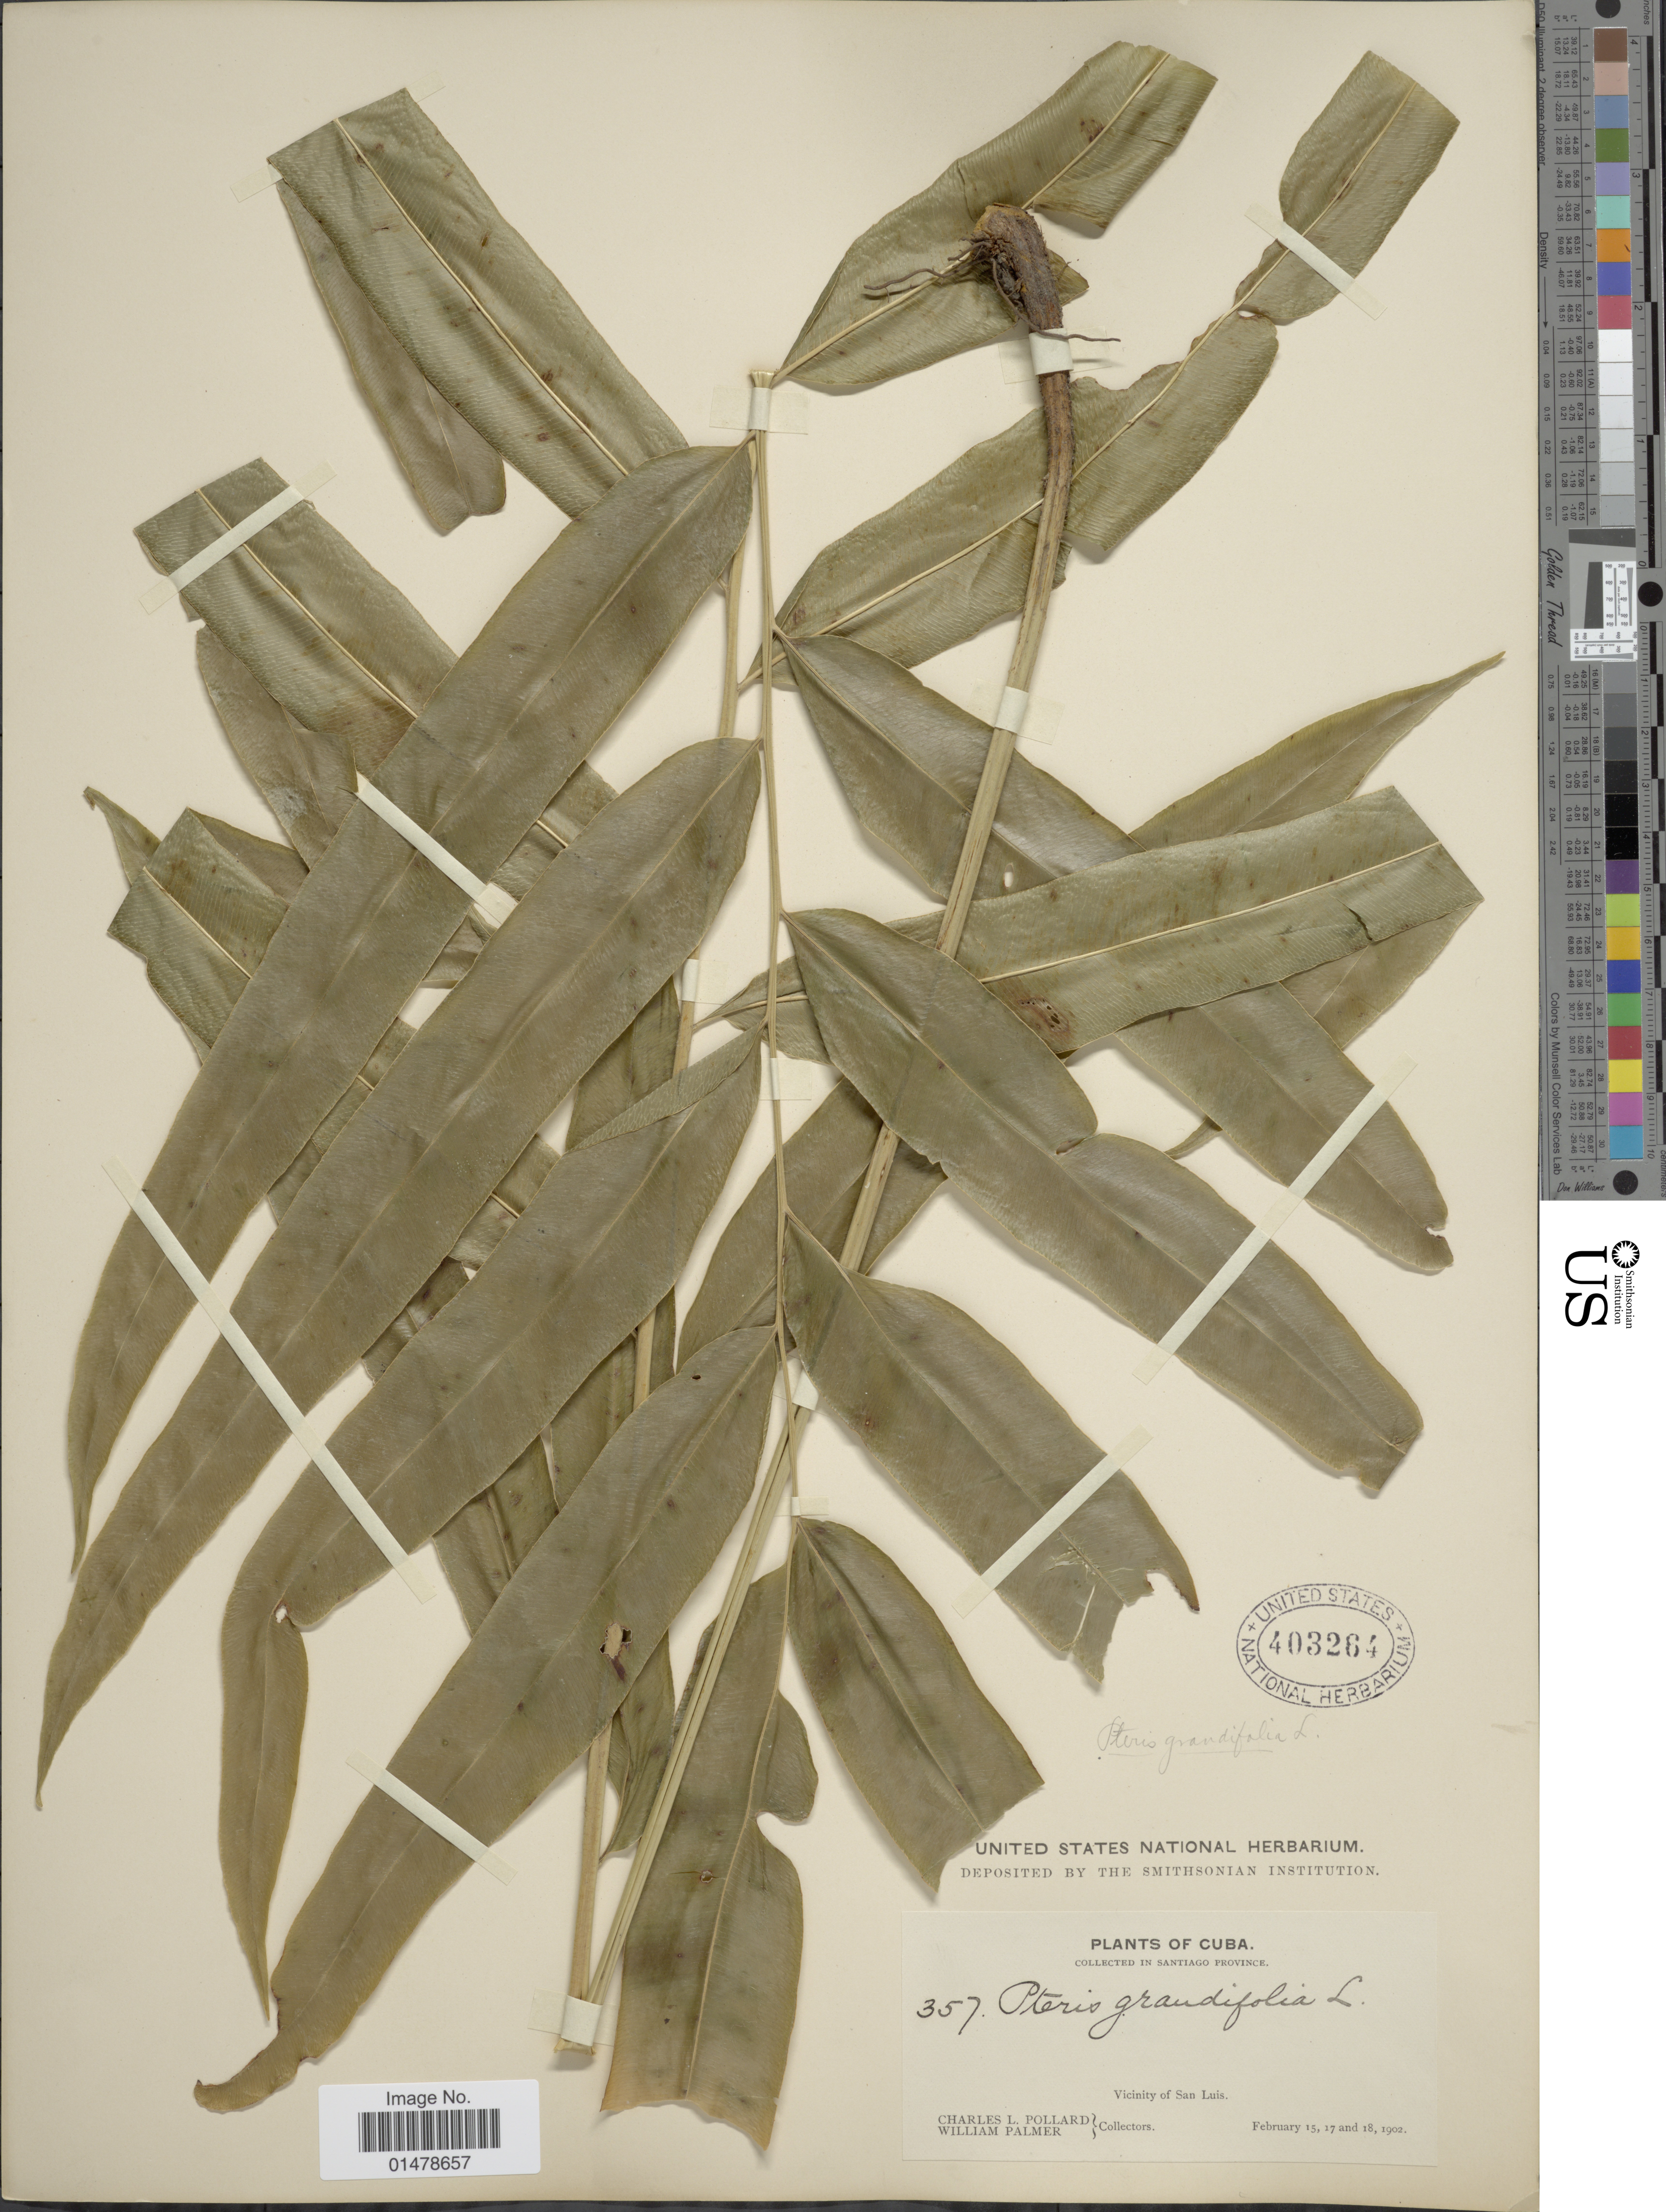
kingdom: Plantae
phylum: Tracheophyta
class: Polypodiopsida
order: Polypodiales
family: Pteridaceae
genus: Pteris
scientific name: Pteris grandifolia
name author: L.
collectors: C. L. Pollard & W. Palmer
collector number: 357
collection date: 1902-02-15/1902-02-18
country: Cuba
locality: In Santiago province, Vicinity of San Luis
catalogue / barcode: US 403264